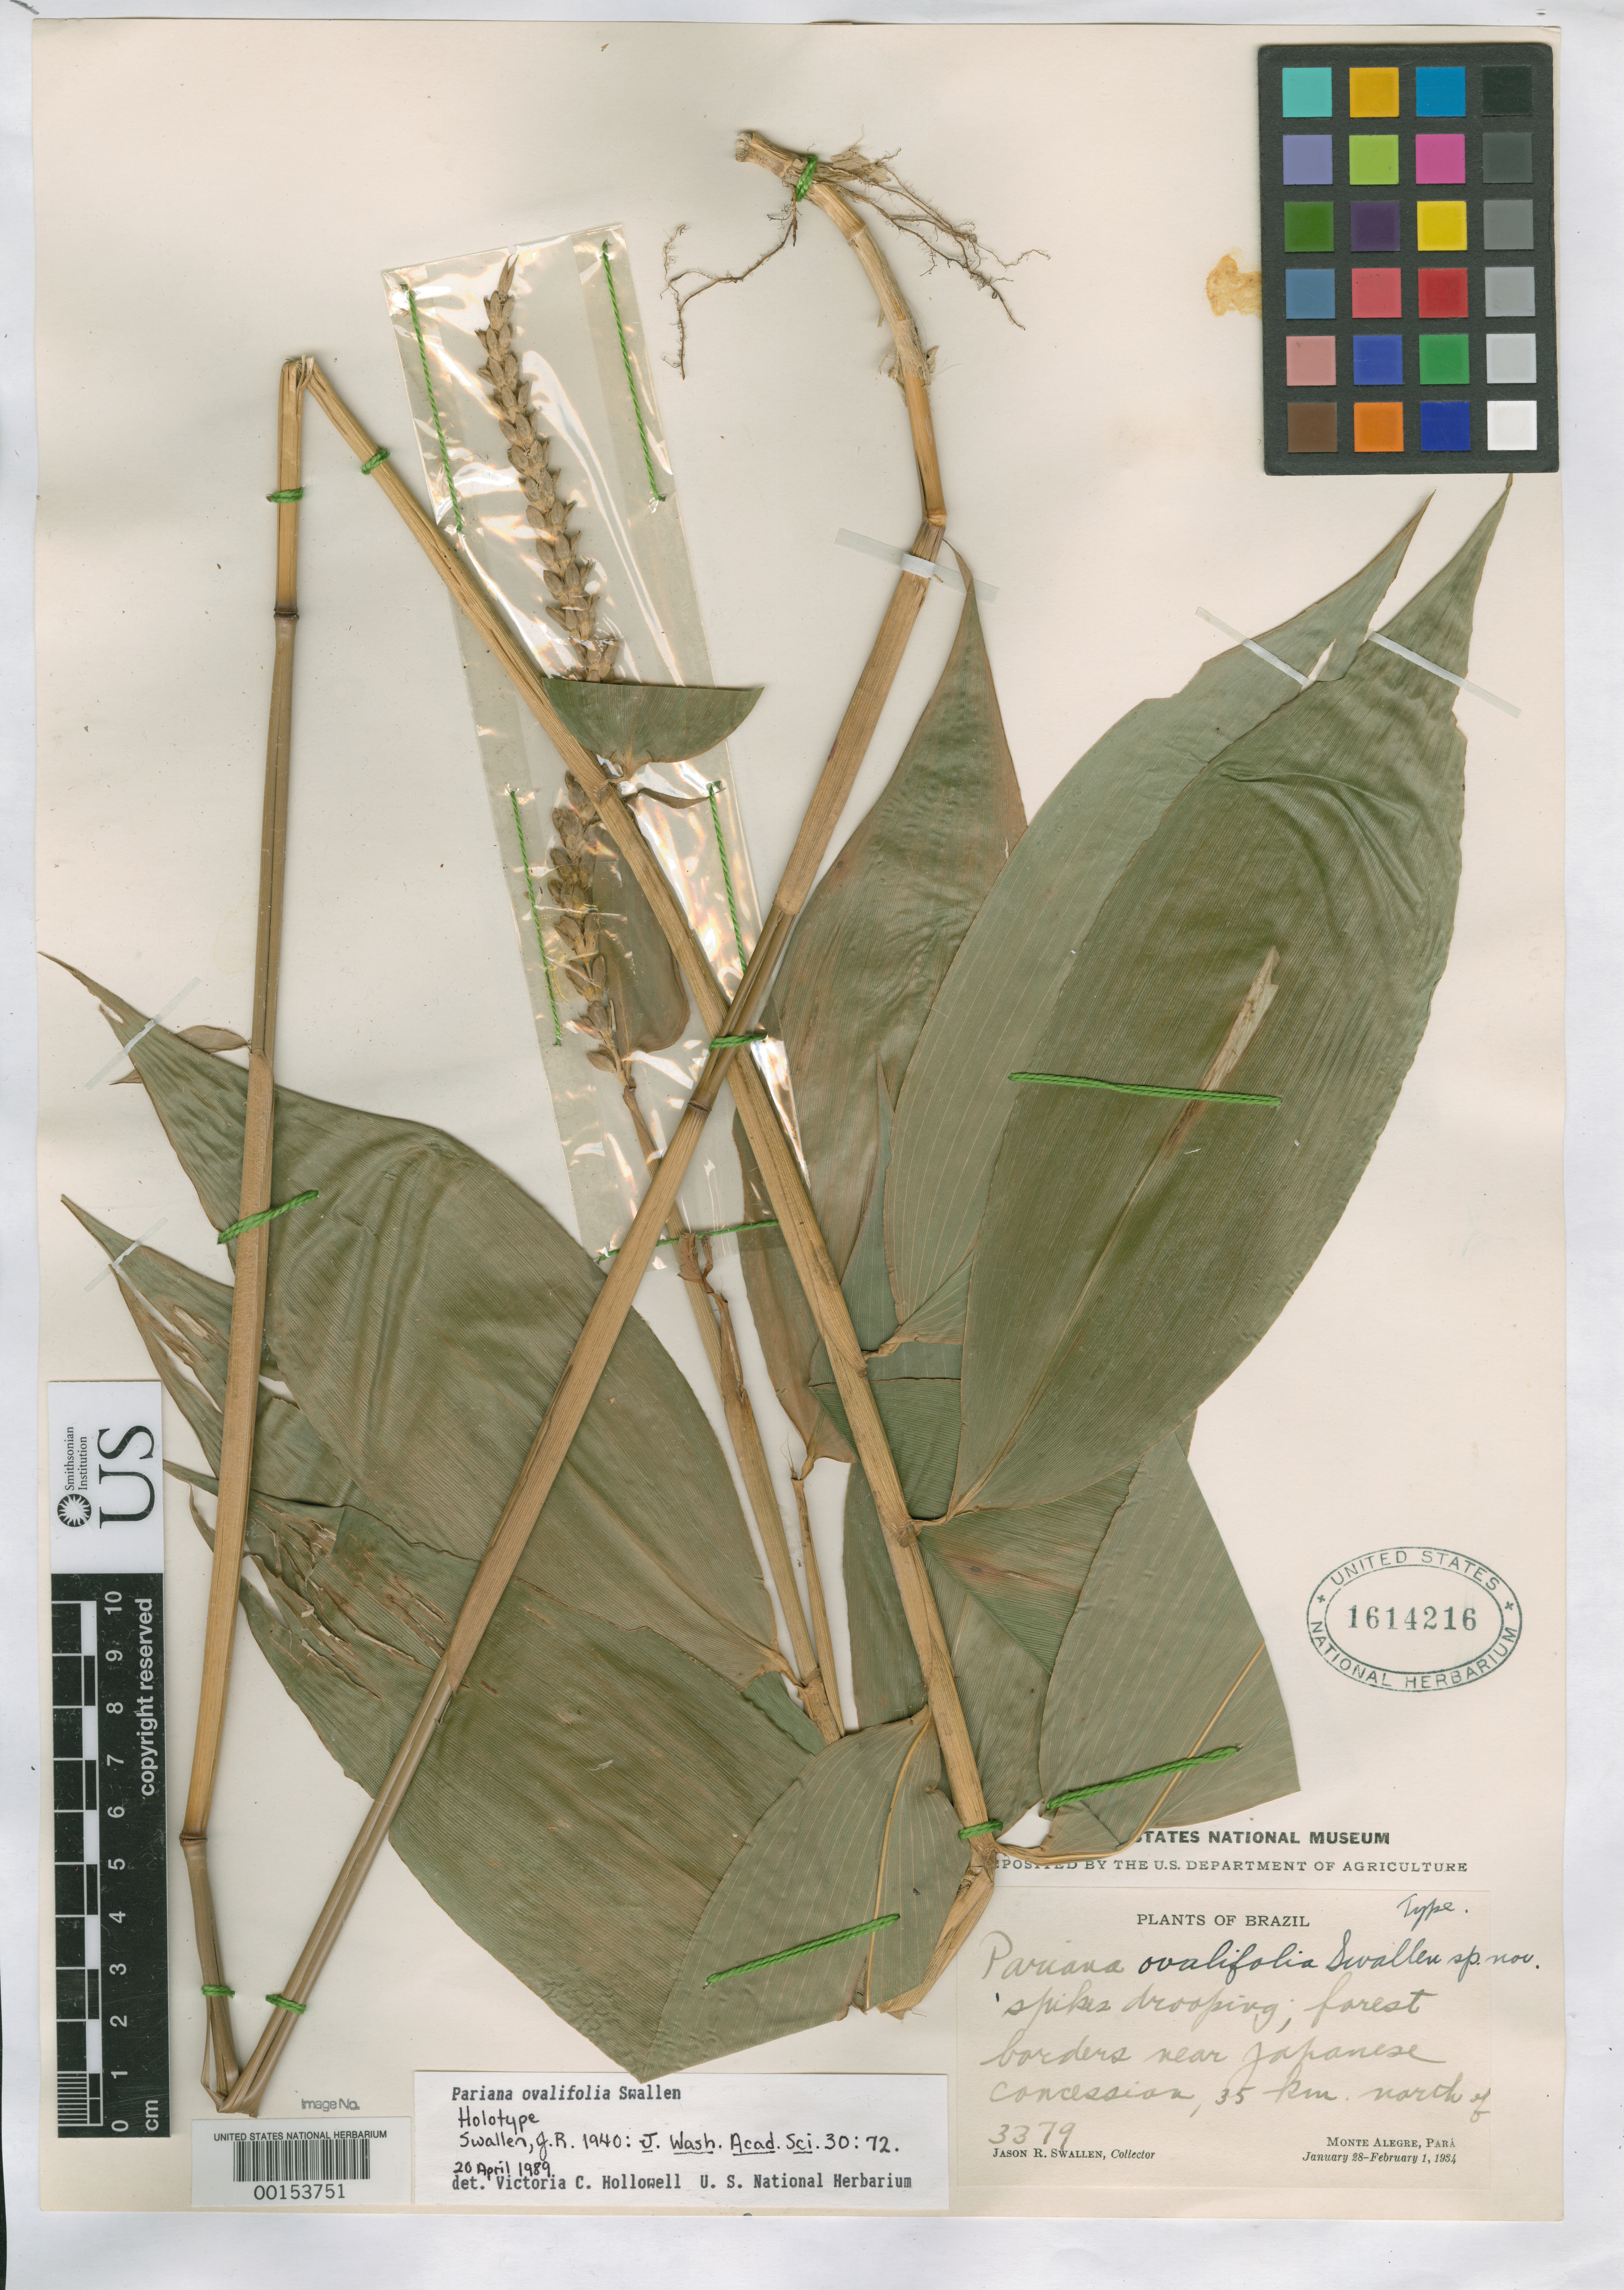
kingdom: Plantae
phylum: Tracheophyta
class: Liliopsida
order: Poales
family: Poaceae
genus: Pariana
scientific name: Pariana ovalifolia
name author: Swallen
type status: Holotype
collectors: J. R. Swallen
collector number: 3379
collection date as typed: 28 Jan 1934 to 01 Feb 1934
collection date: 1934-01-28/1934-02-01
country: Brazil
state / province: Pará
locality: Monte Alegre.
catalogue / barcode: US 1614216